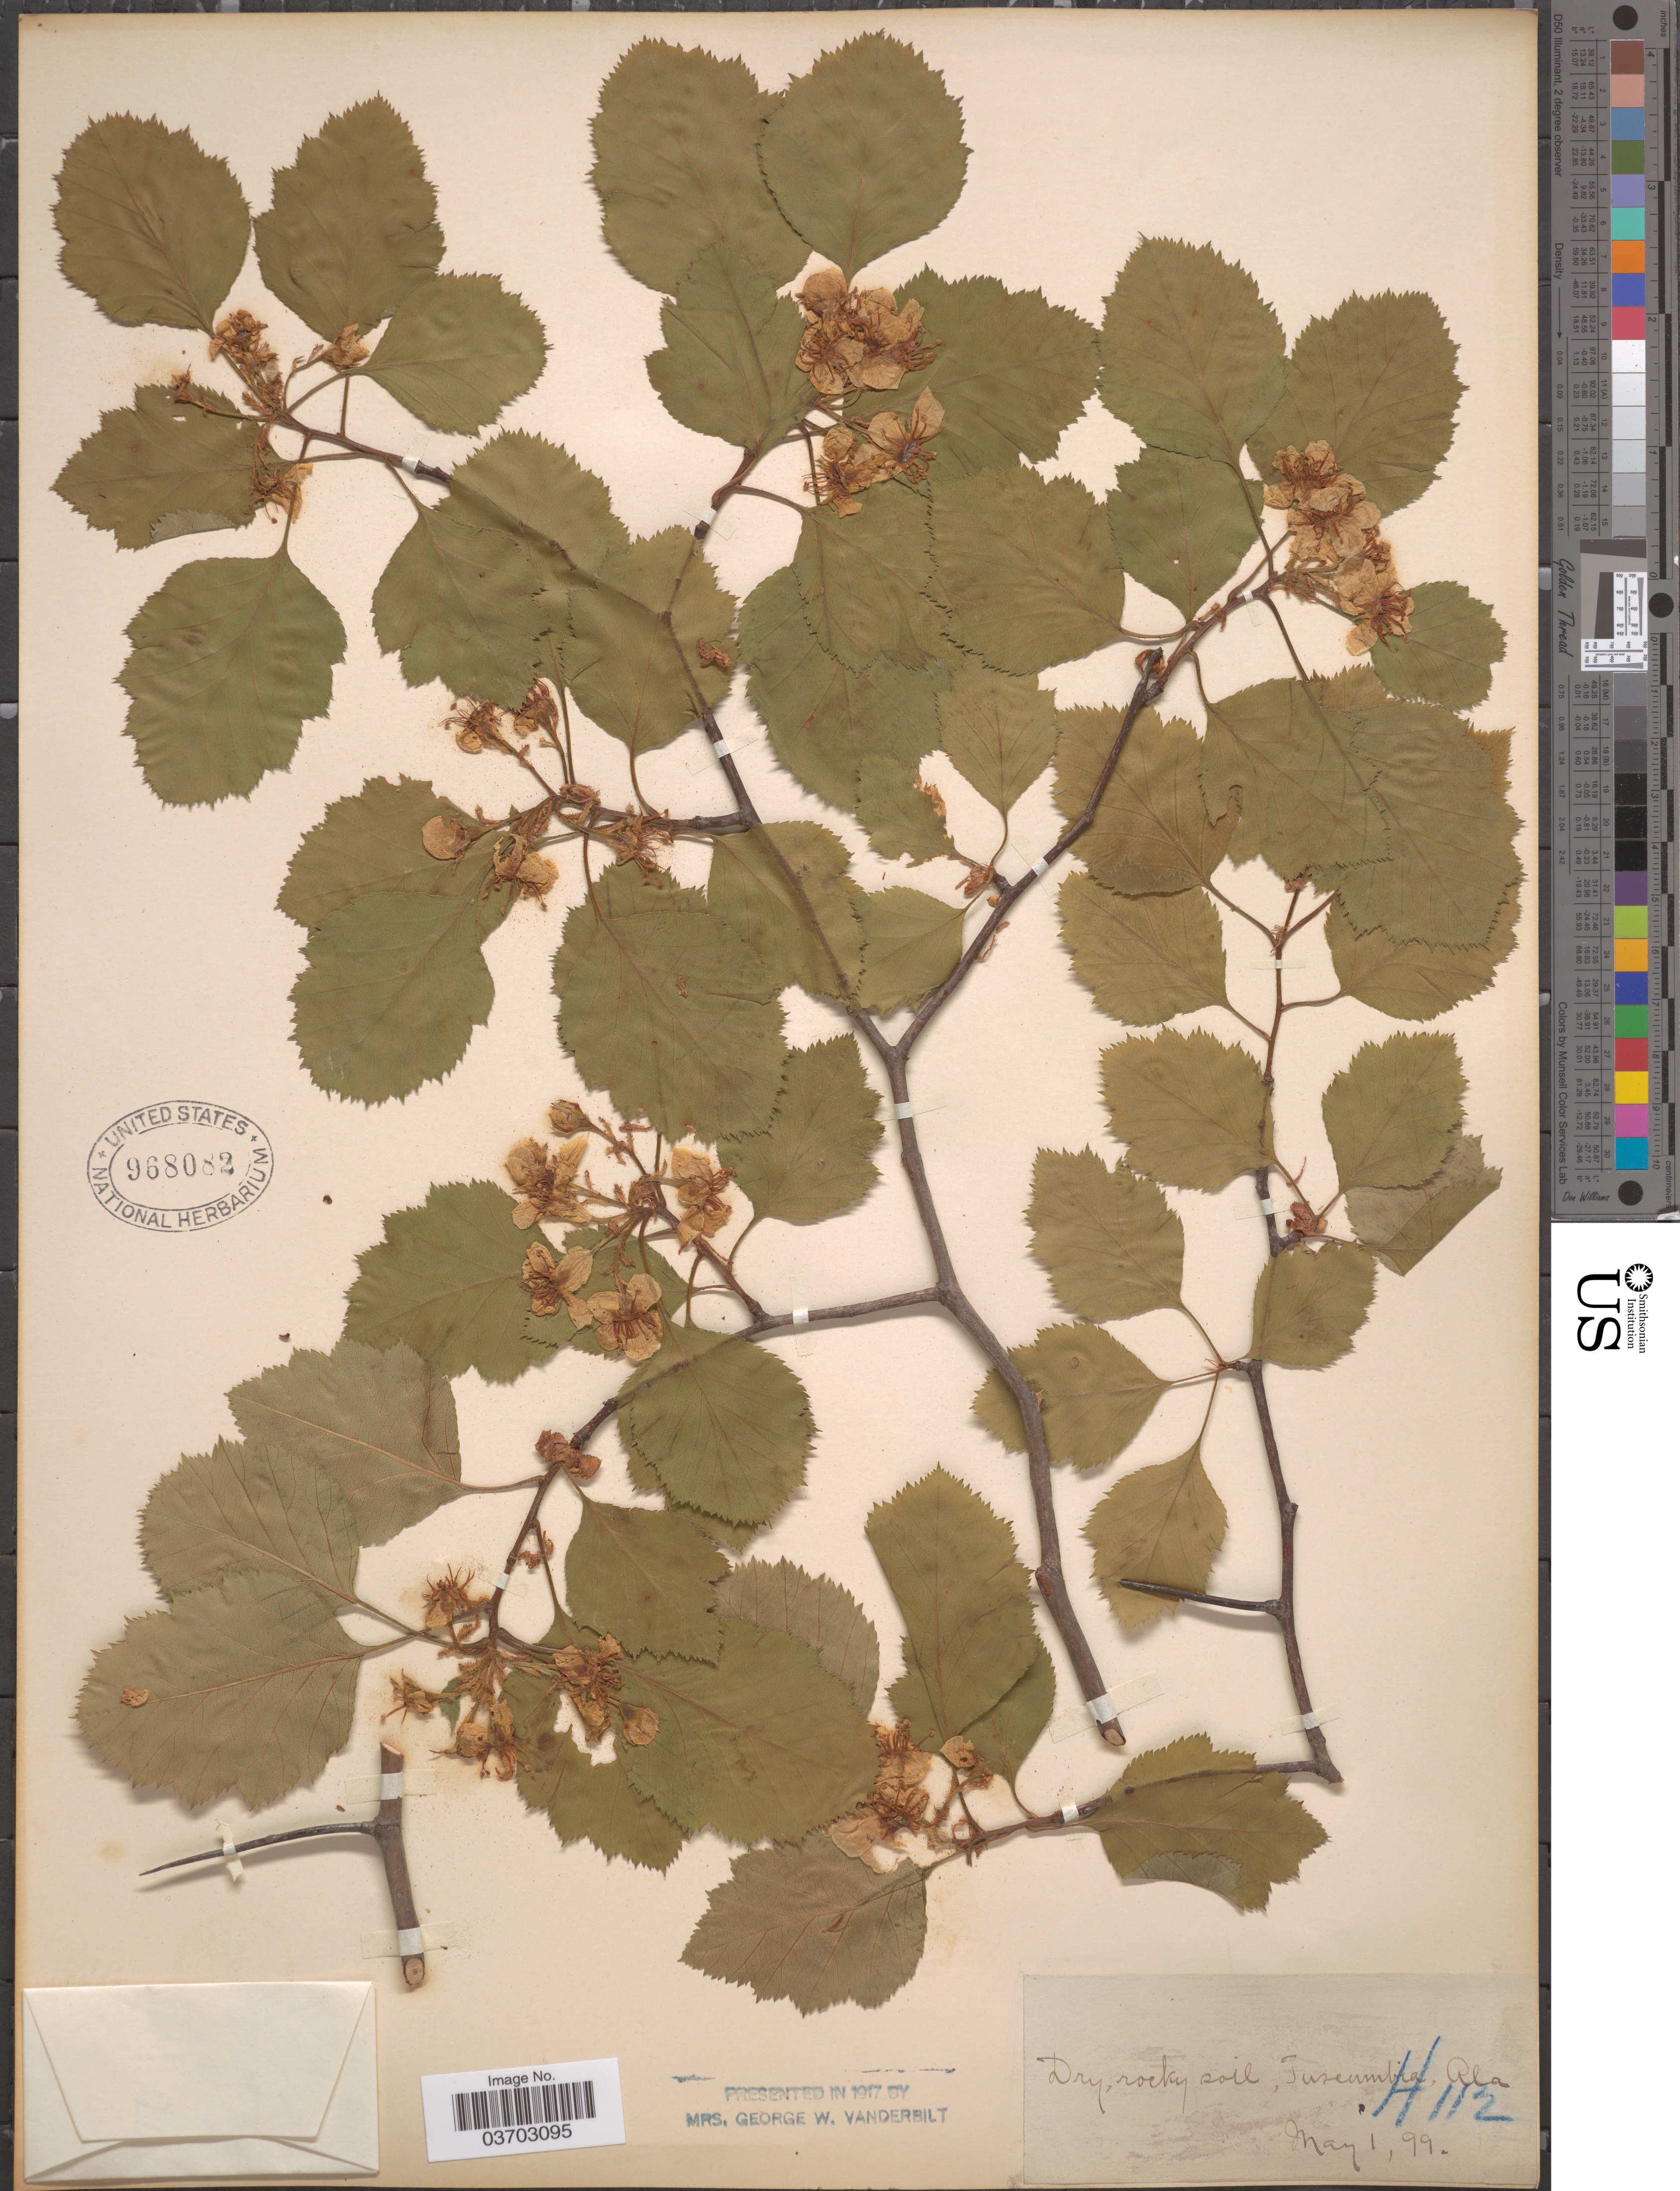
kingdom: Plantae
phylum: Tracheophyta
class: Magnoliopsida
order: Rosales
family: Rosaceae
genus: Crataegus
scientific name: Crataegus sp.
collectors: ex herb. Biltmore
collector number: H112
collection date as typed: Transcribed d/m/y: 1/5/99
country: United States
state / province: Alabama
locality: Tuscumbia.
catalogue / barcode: US 968082